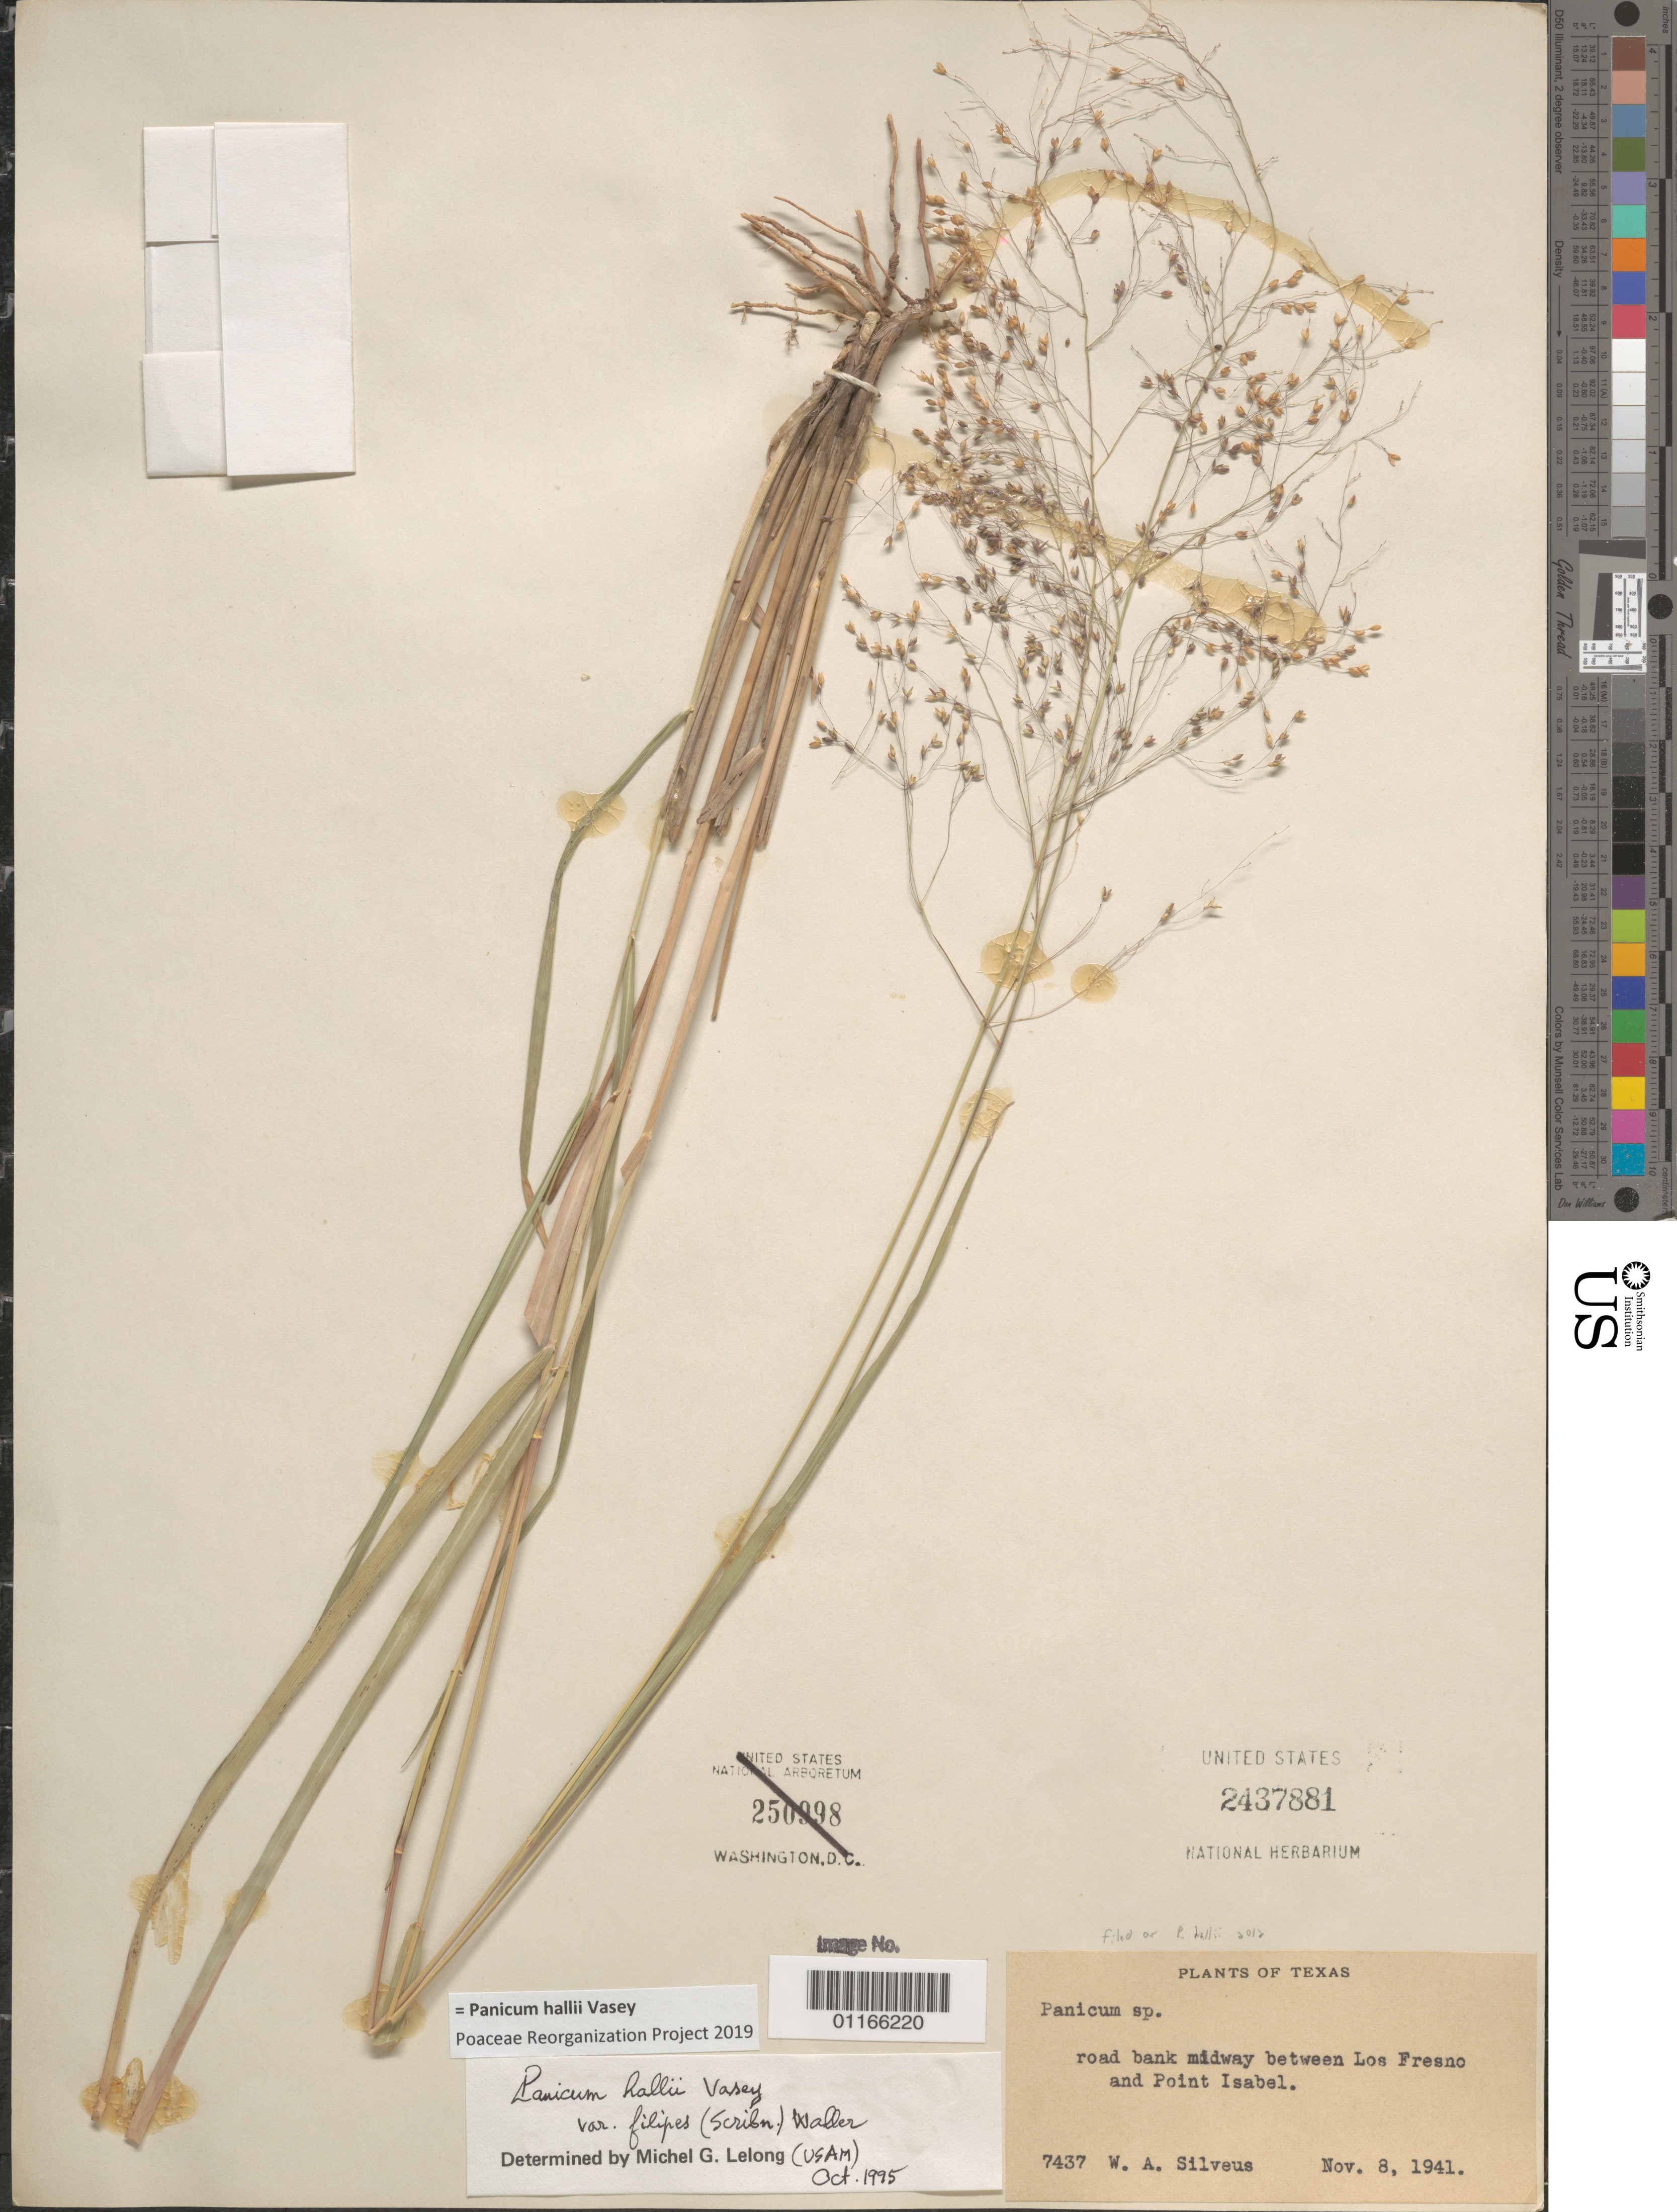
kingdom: Plantae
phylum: Tracheophyta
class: Liliopsida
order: Poales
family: Poaceae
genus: Panicum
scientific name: Panicum hallii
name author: Vasey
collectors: W. Silveus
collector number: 7437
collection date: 1941-11-08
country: United States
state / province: Texas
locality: Road bank midway between Los Fresno and Point Isabel.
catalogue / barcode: US 2437881